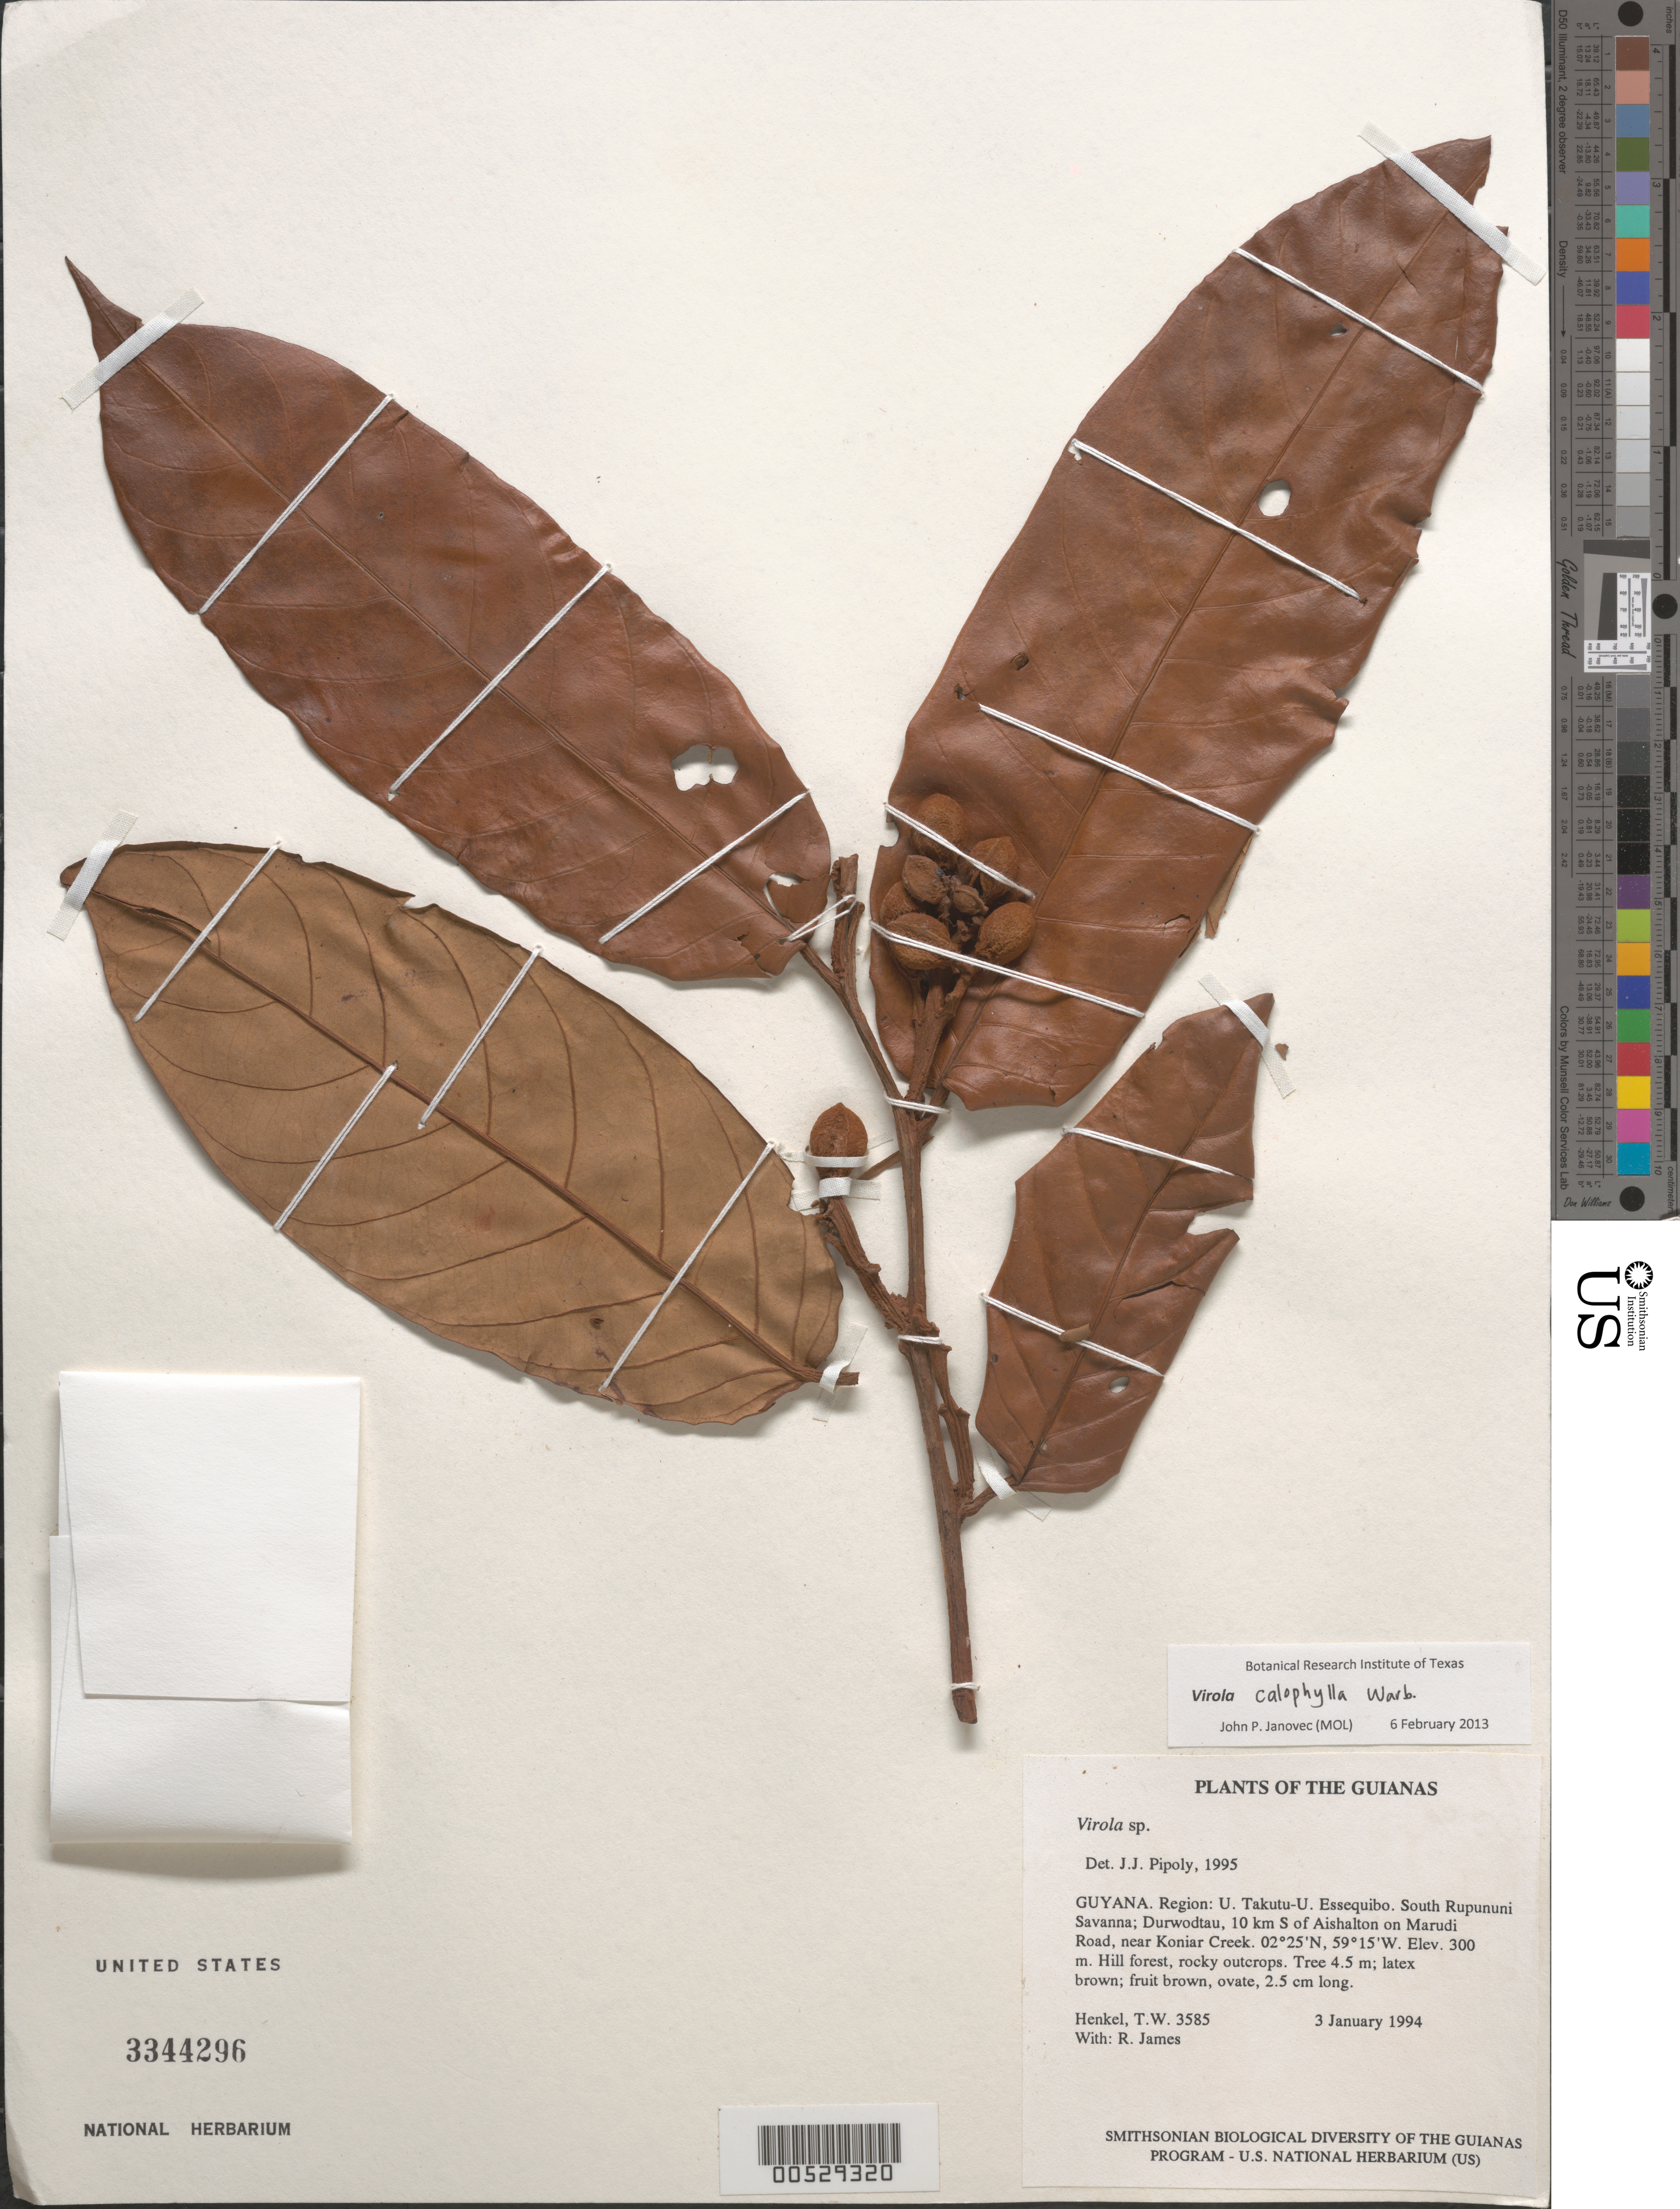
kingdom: Plantae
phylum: Tracheophyta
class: Magnoliopsida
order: Magnoliales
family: Myristicaceae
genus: Virola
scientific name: Virola calophylla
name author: (Spruce) Warb.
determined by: Janovec, J. P.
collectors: T. Henkel & R. James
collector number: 3585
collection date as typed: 3 January 1994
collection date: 1994-01-03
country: Guyana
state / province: U. Takutu-U. Essequibo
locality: South Rupununi Savanna; Durwodtau, 10 km S of Aishalton on Marudi Road, near Koniar Creek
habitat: Hill forest, rocky outcrops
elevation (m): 300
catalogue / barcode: US 3344296